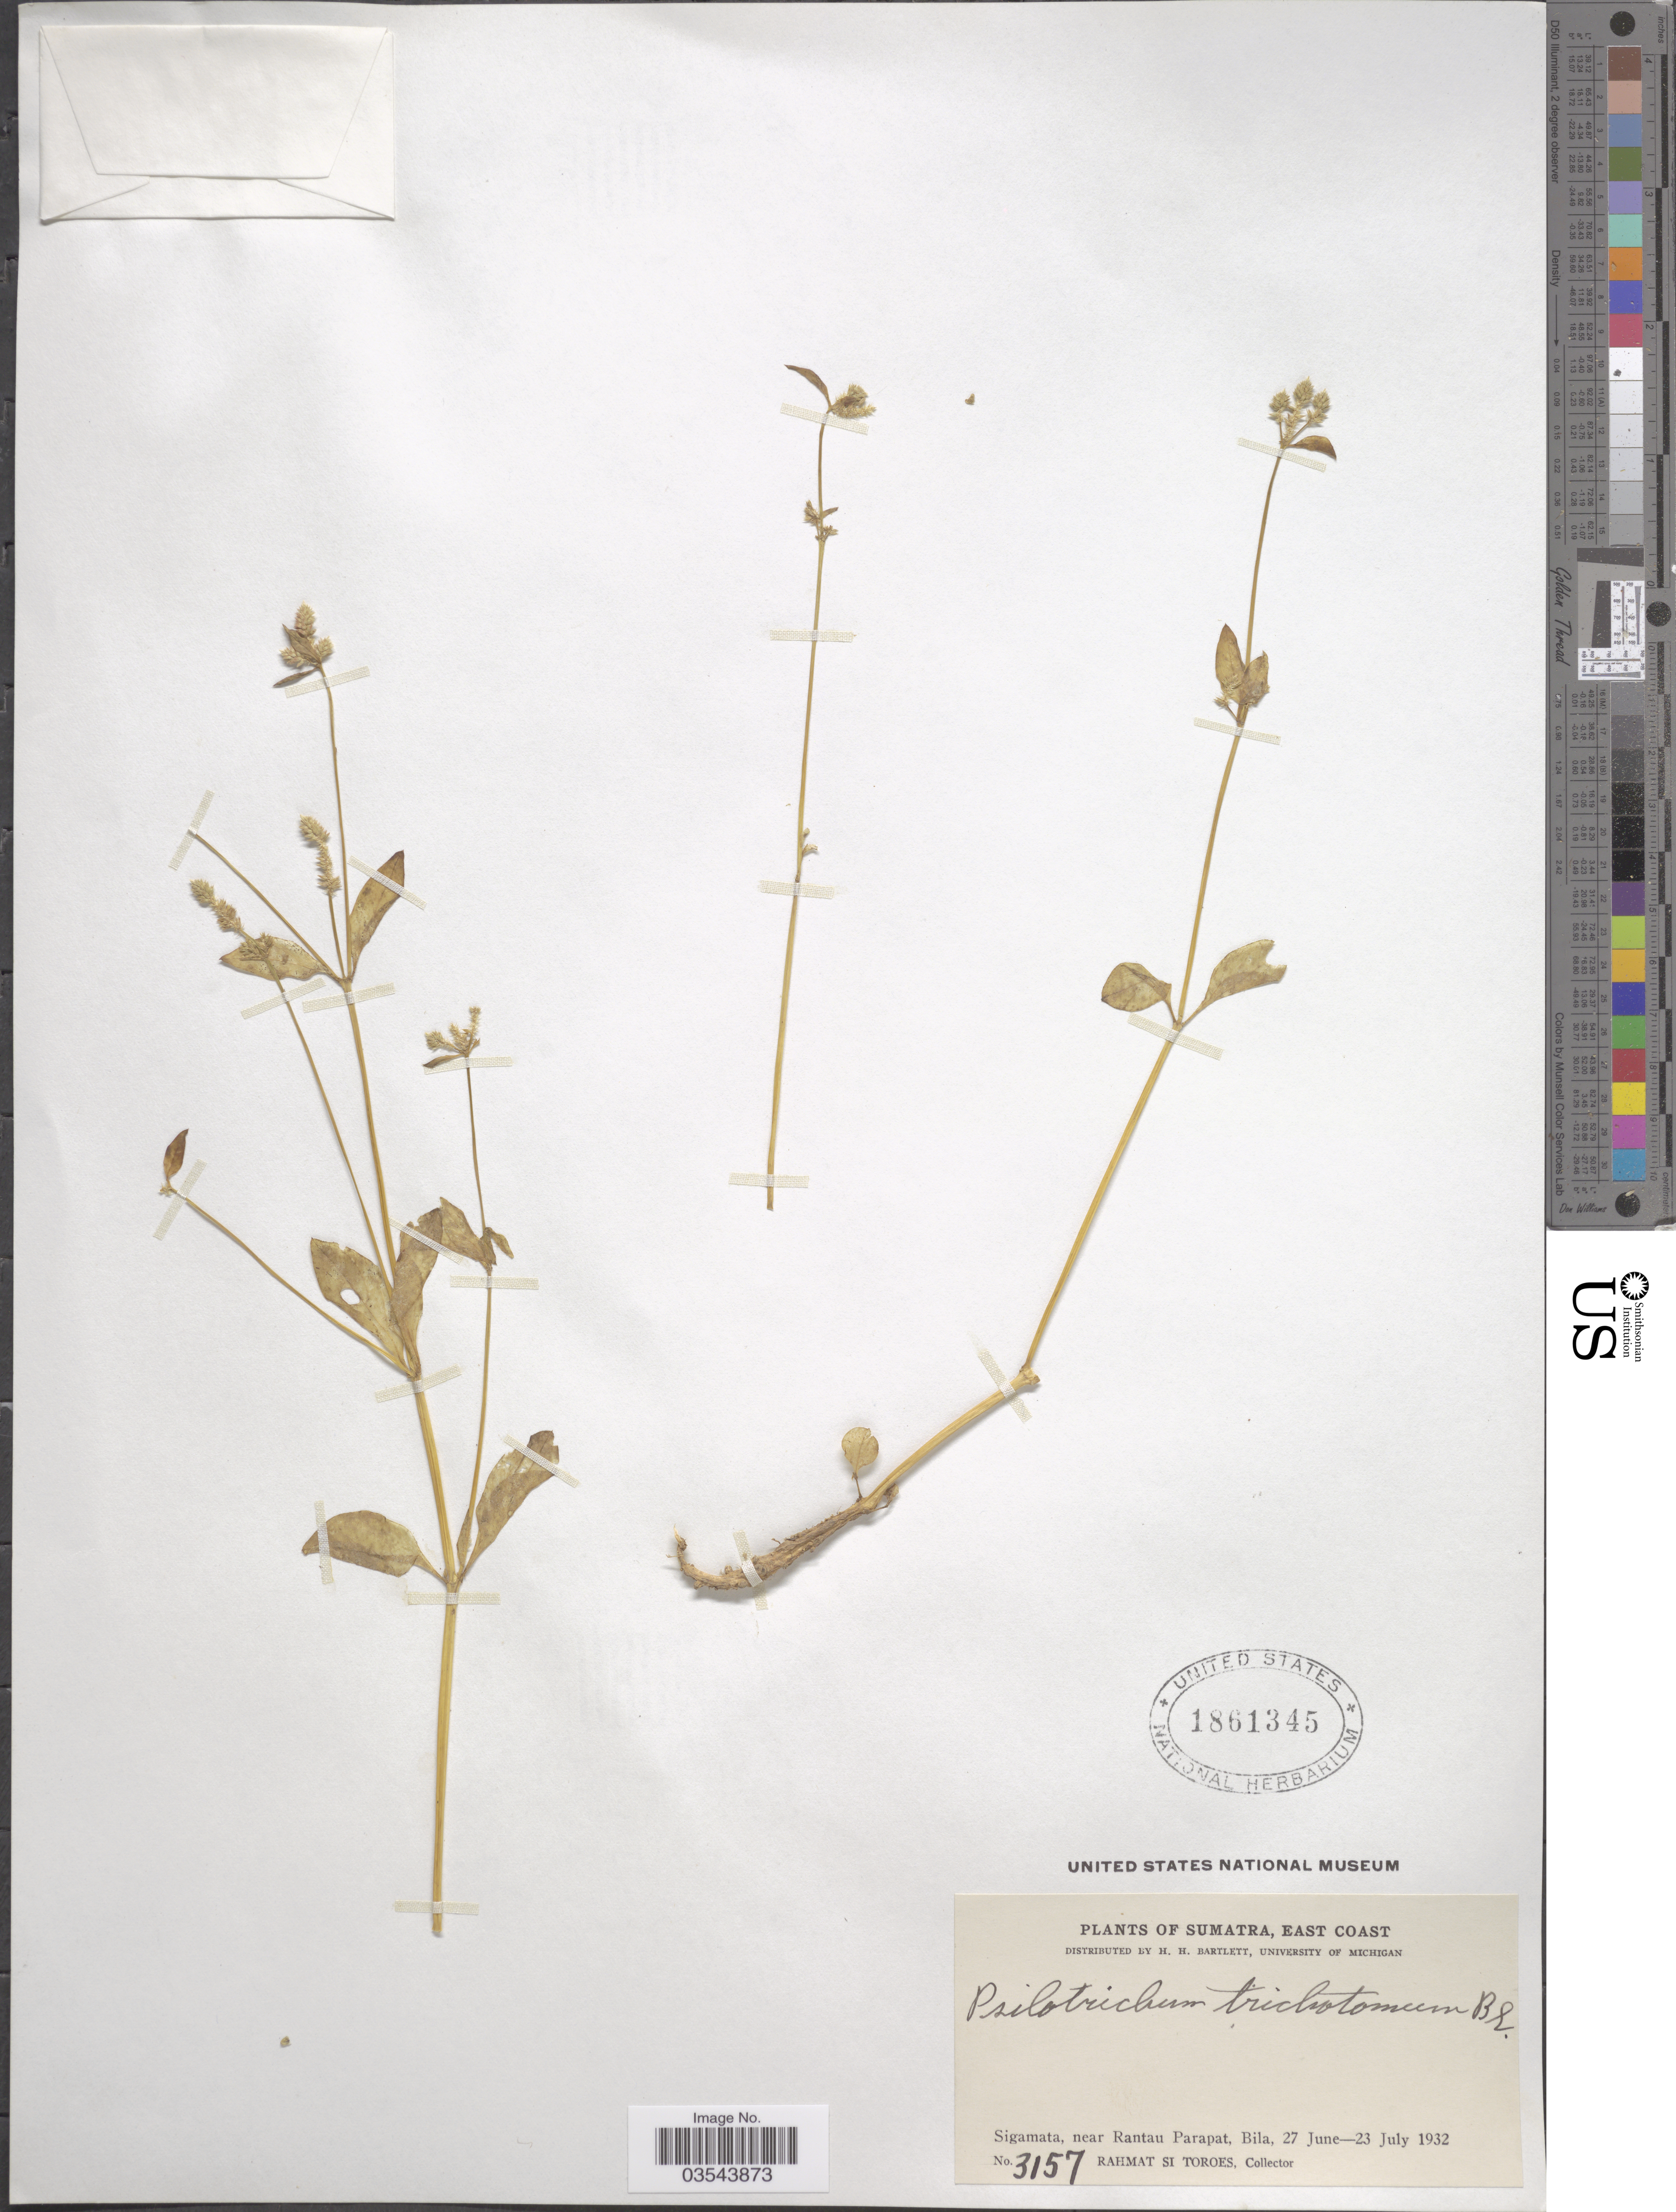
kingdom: Plantae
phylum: Tracheophyta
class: Magnoliopsida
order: Caryophyllales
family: Amaranthaceae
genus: Psilotrichum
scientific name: Psilotrichum ferrugineum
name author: (Roxb.) Moq.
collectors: Rahmat Si Boeea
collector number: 3157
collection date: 1932-06-27/1932-07-23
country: Indonesia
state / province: Sumatra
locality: East Coast, Sigamata, near Rantau Parapat, Bila.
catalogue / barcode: US 1861345